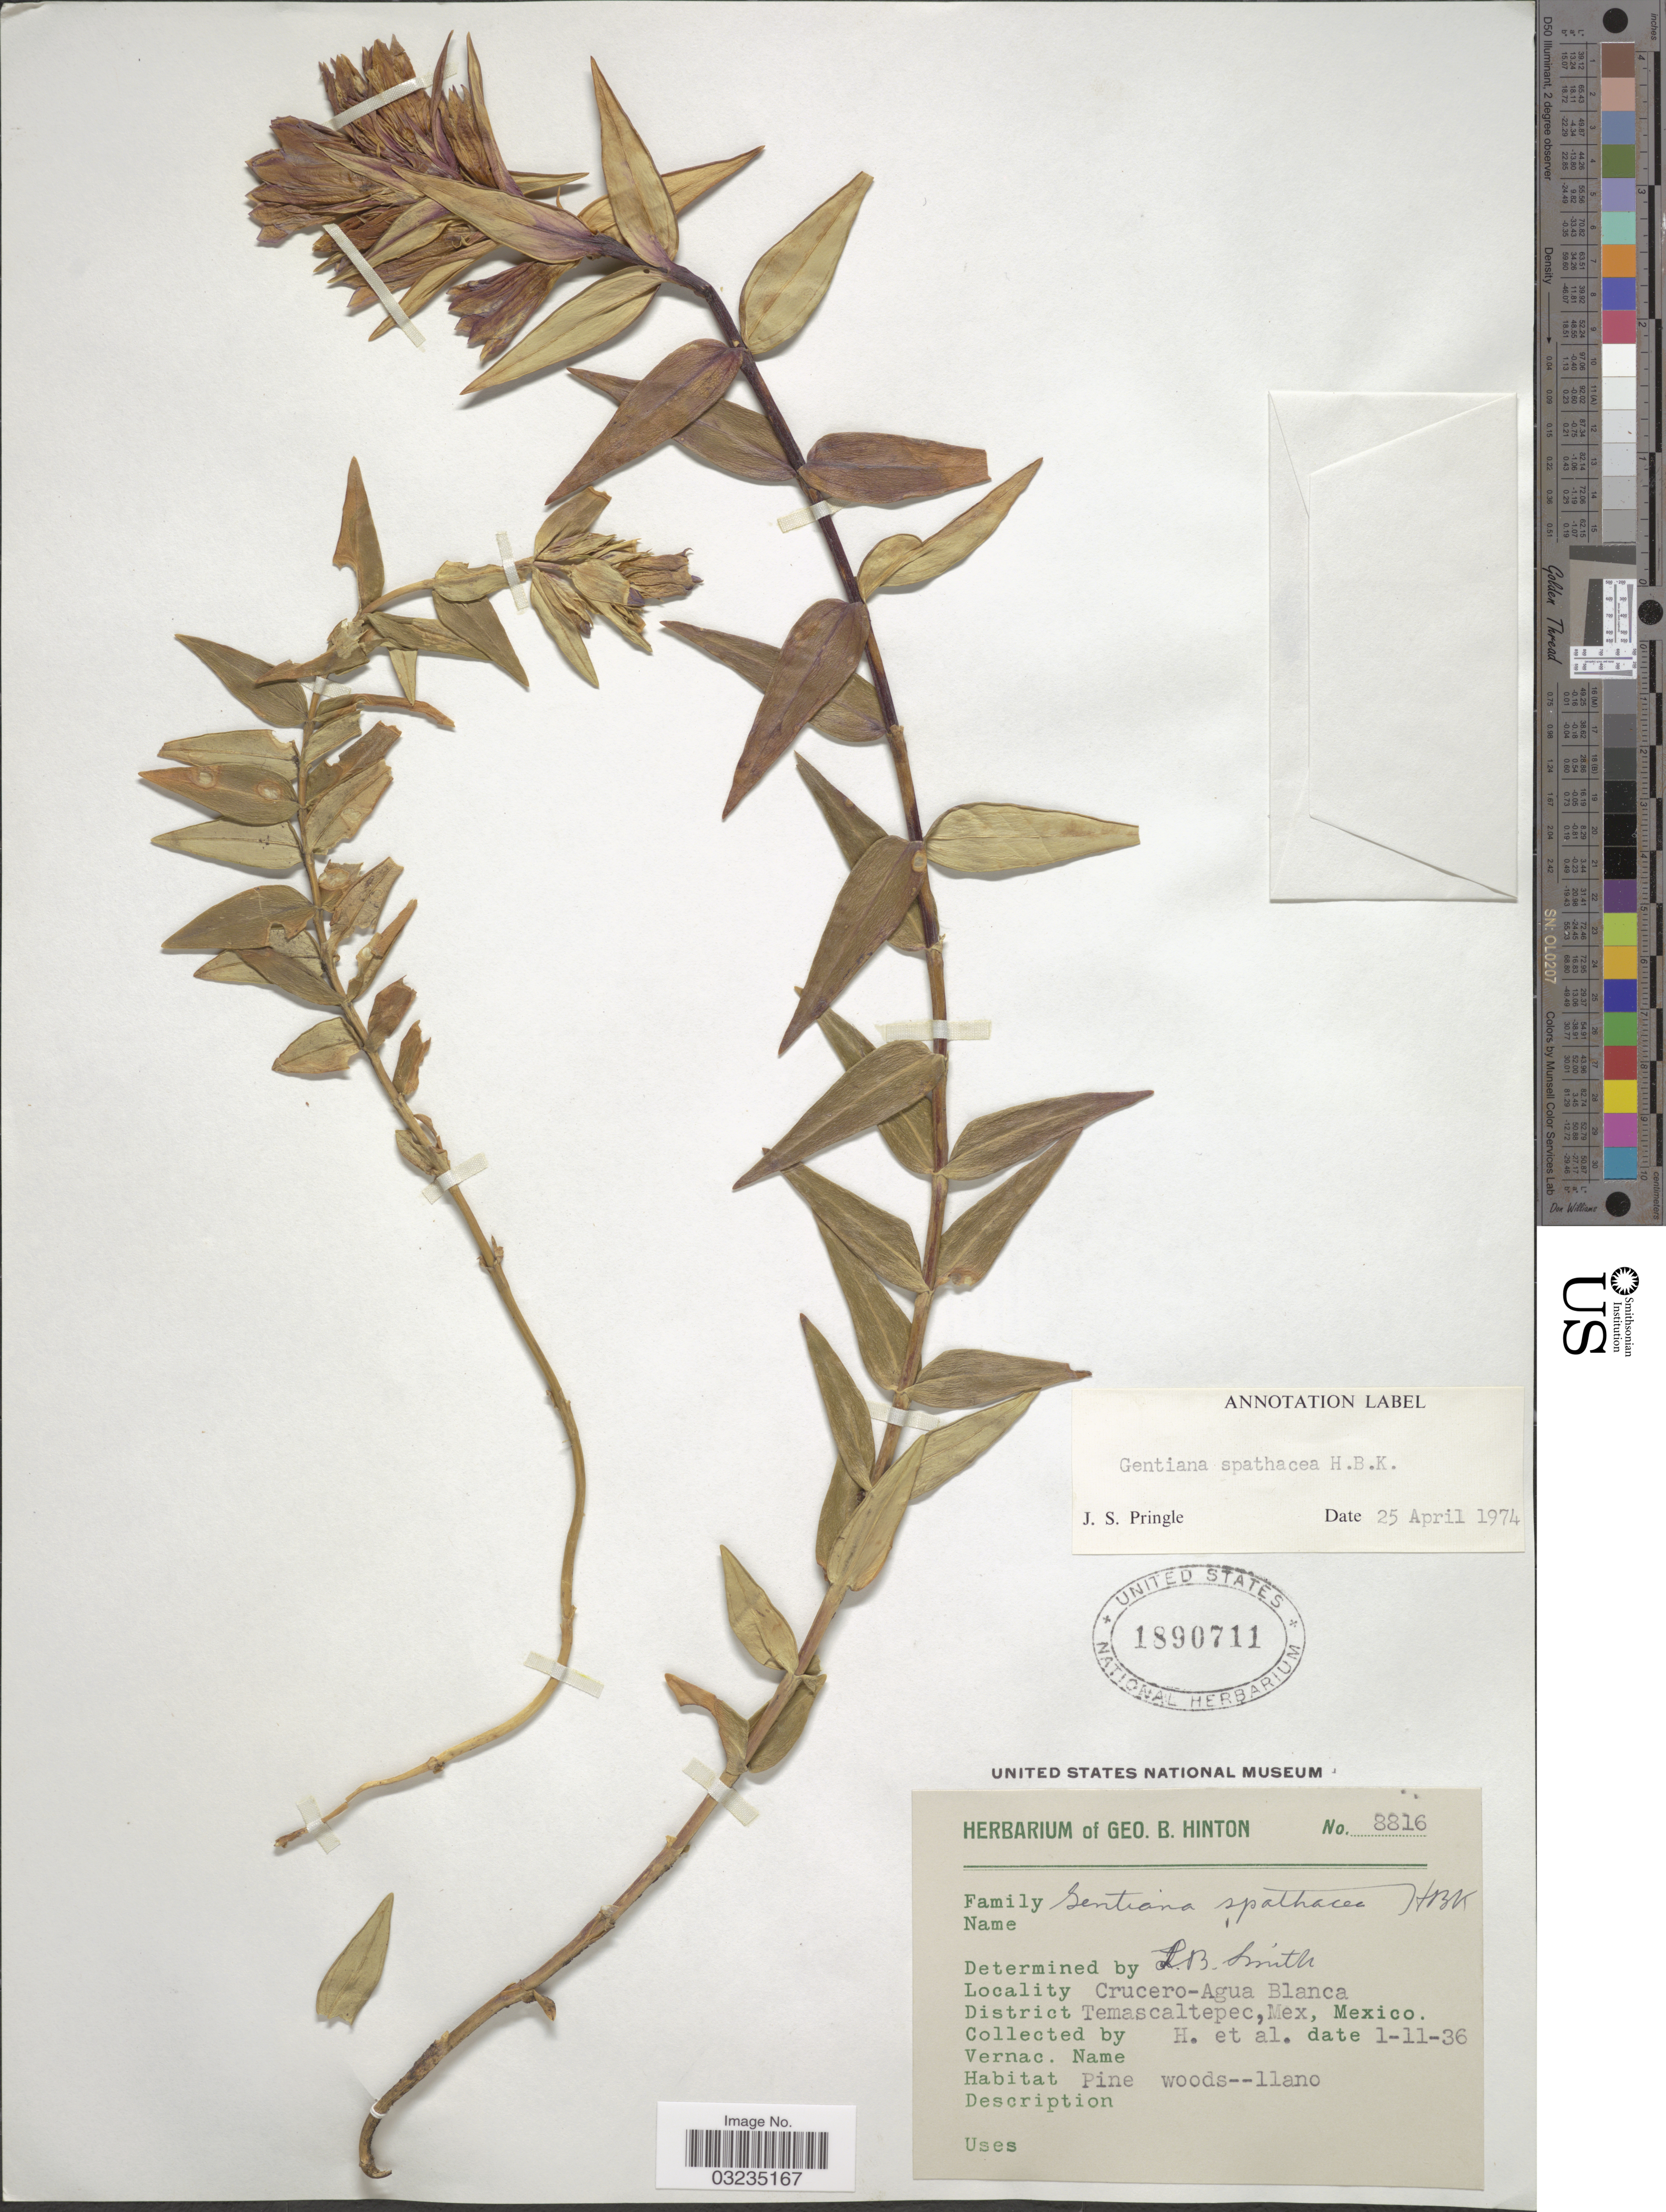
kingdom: Plantae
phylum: Tracheophyta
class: Magnoliopsida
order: Gentianales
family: Gentianaceae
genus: Gentiana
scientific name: Gentiana spathacea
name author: Kunth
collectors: G. B. Hinton & et al.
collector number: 8816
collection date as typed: Transcribed d/m/y: 1/11/36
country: Mexico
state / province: México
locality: Crucero-Agua Blanca. District Temascaltepec, Mex.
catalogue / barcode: US 1890711